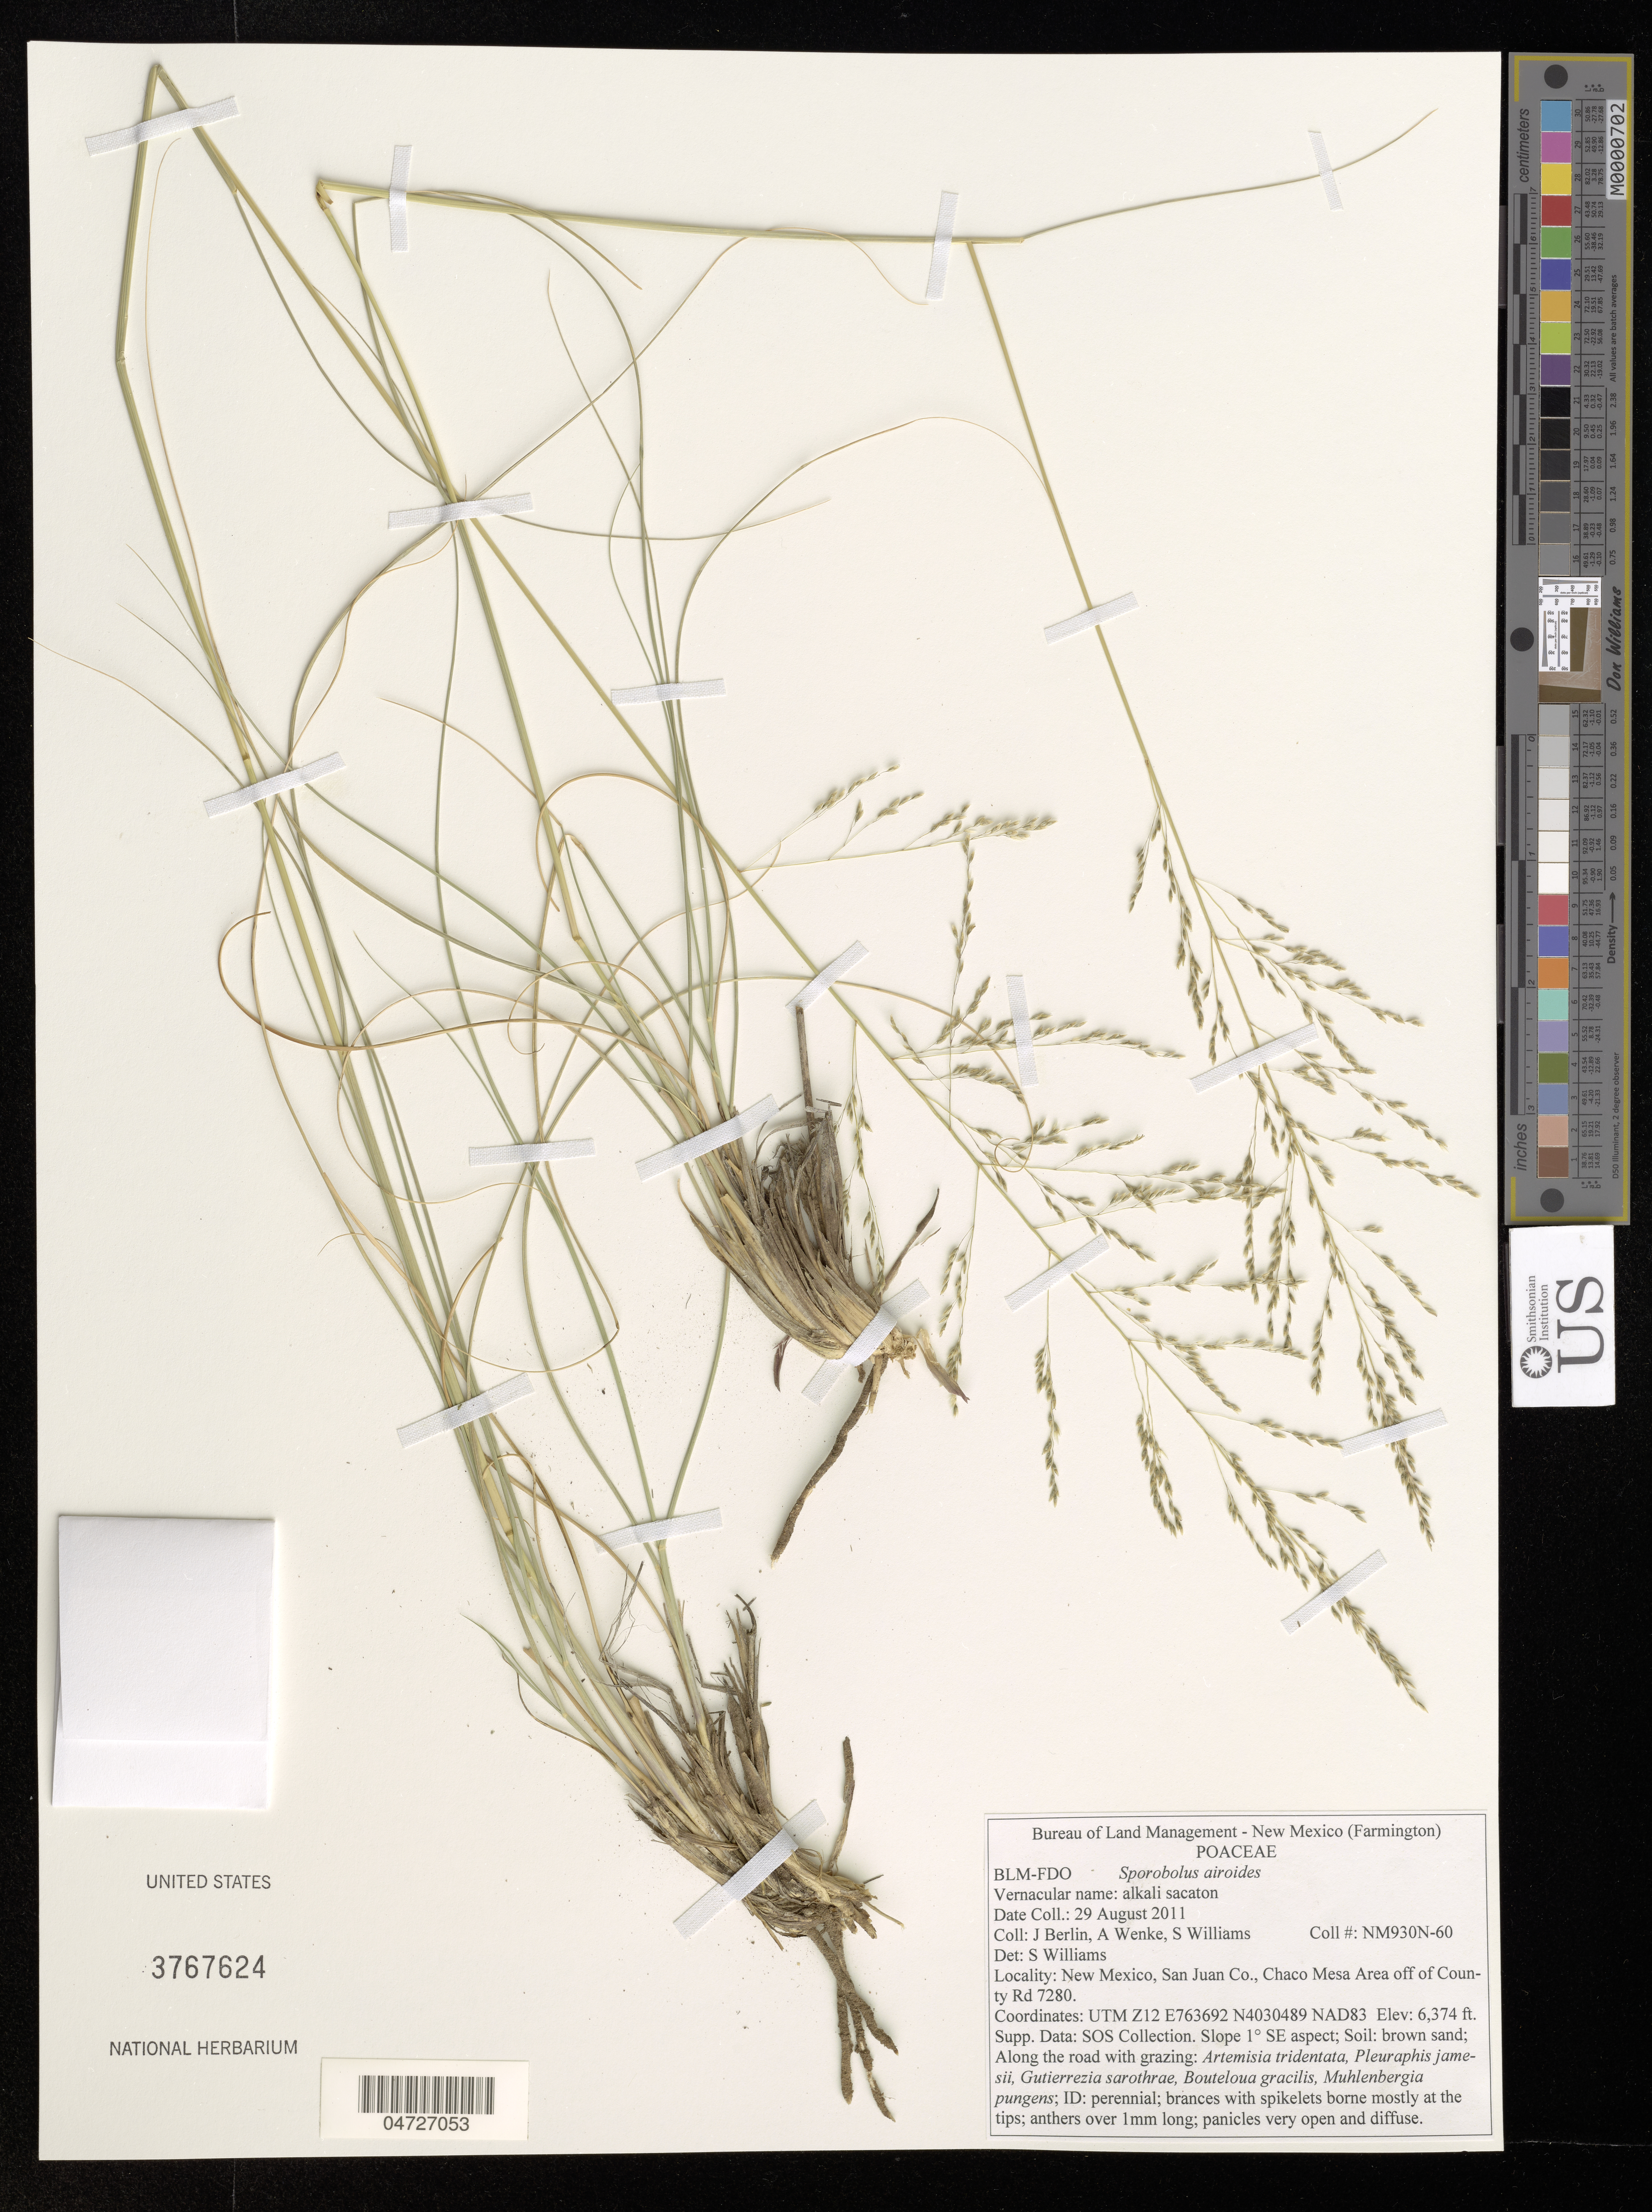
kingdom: Plantae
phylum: Tracheophyta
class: Liliopsida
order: Poales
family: Poaceae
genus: Sporobolus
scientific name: Sporobolus airoides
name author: (Torr.) Torr.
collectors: J. Berlin, A. Wenke & S. Williams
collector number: NM930N-60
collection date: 2011-08-29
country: United States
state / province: New Mexico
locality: (Farmington). San Juan Co., Chaco Mesa Area off of County Rd 7280.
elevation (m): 1943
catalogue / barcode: US 3767624